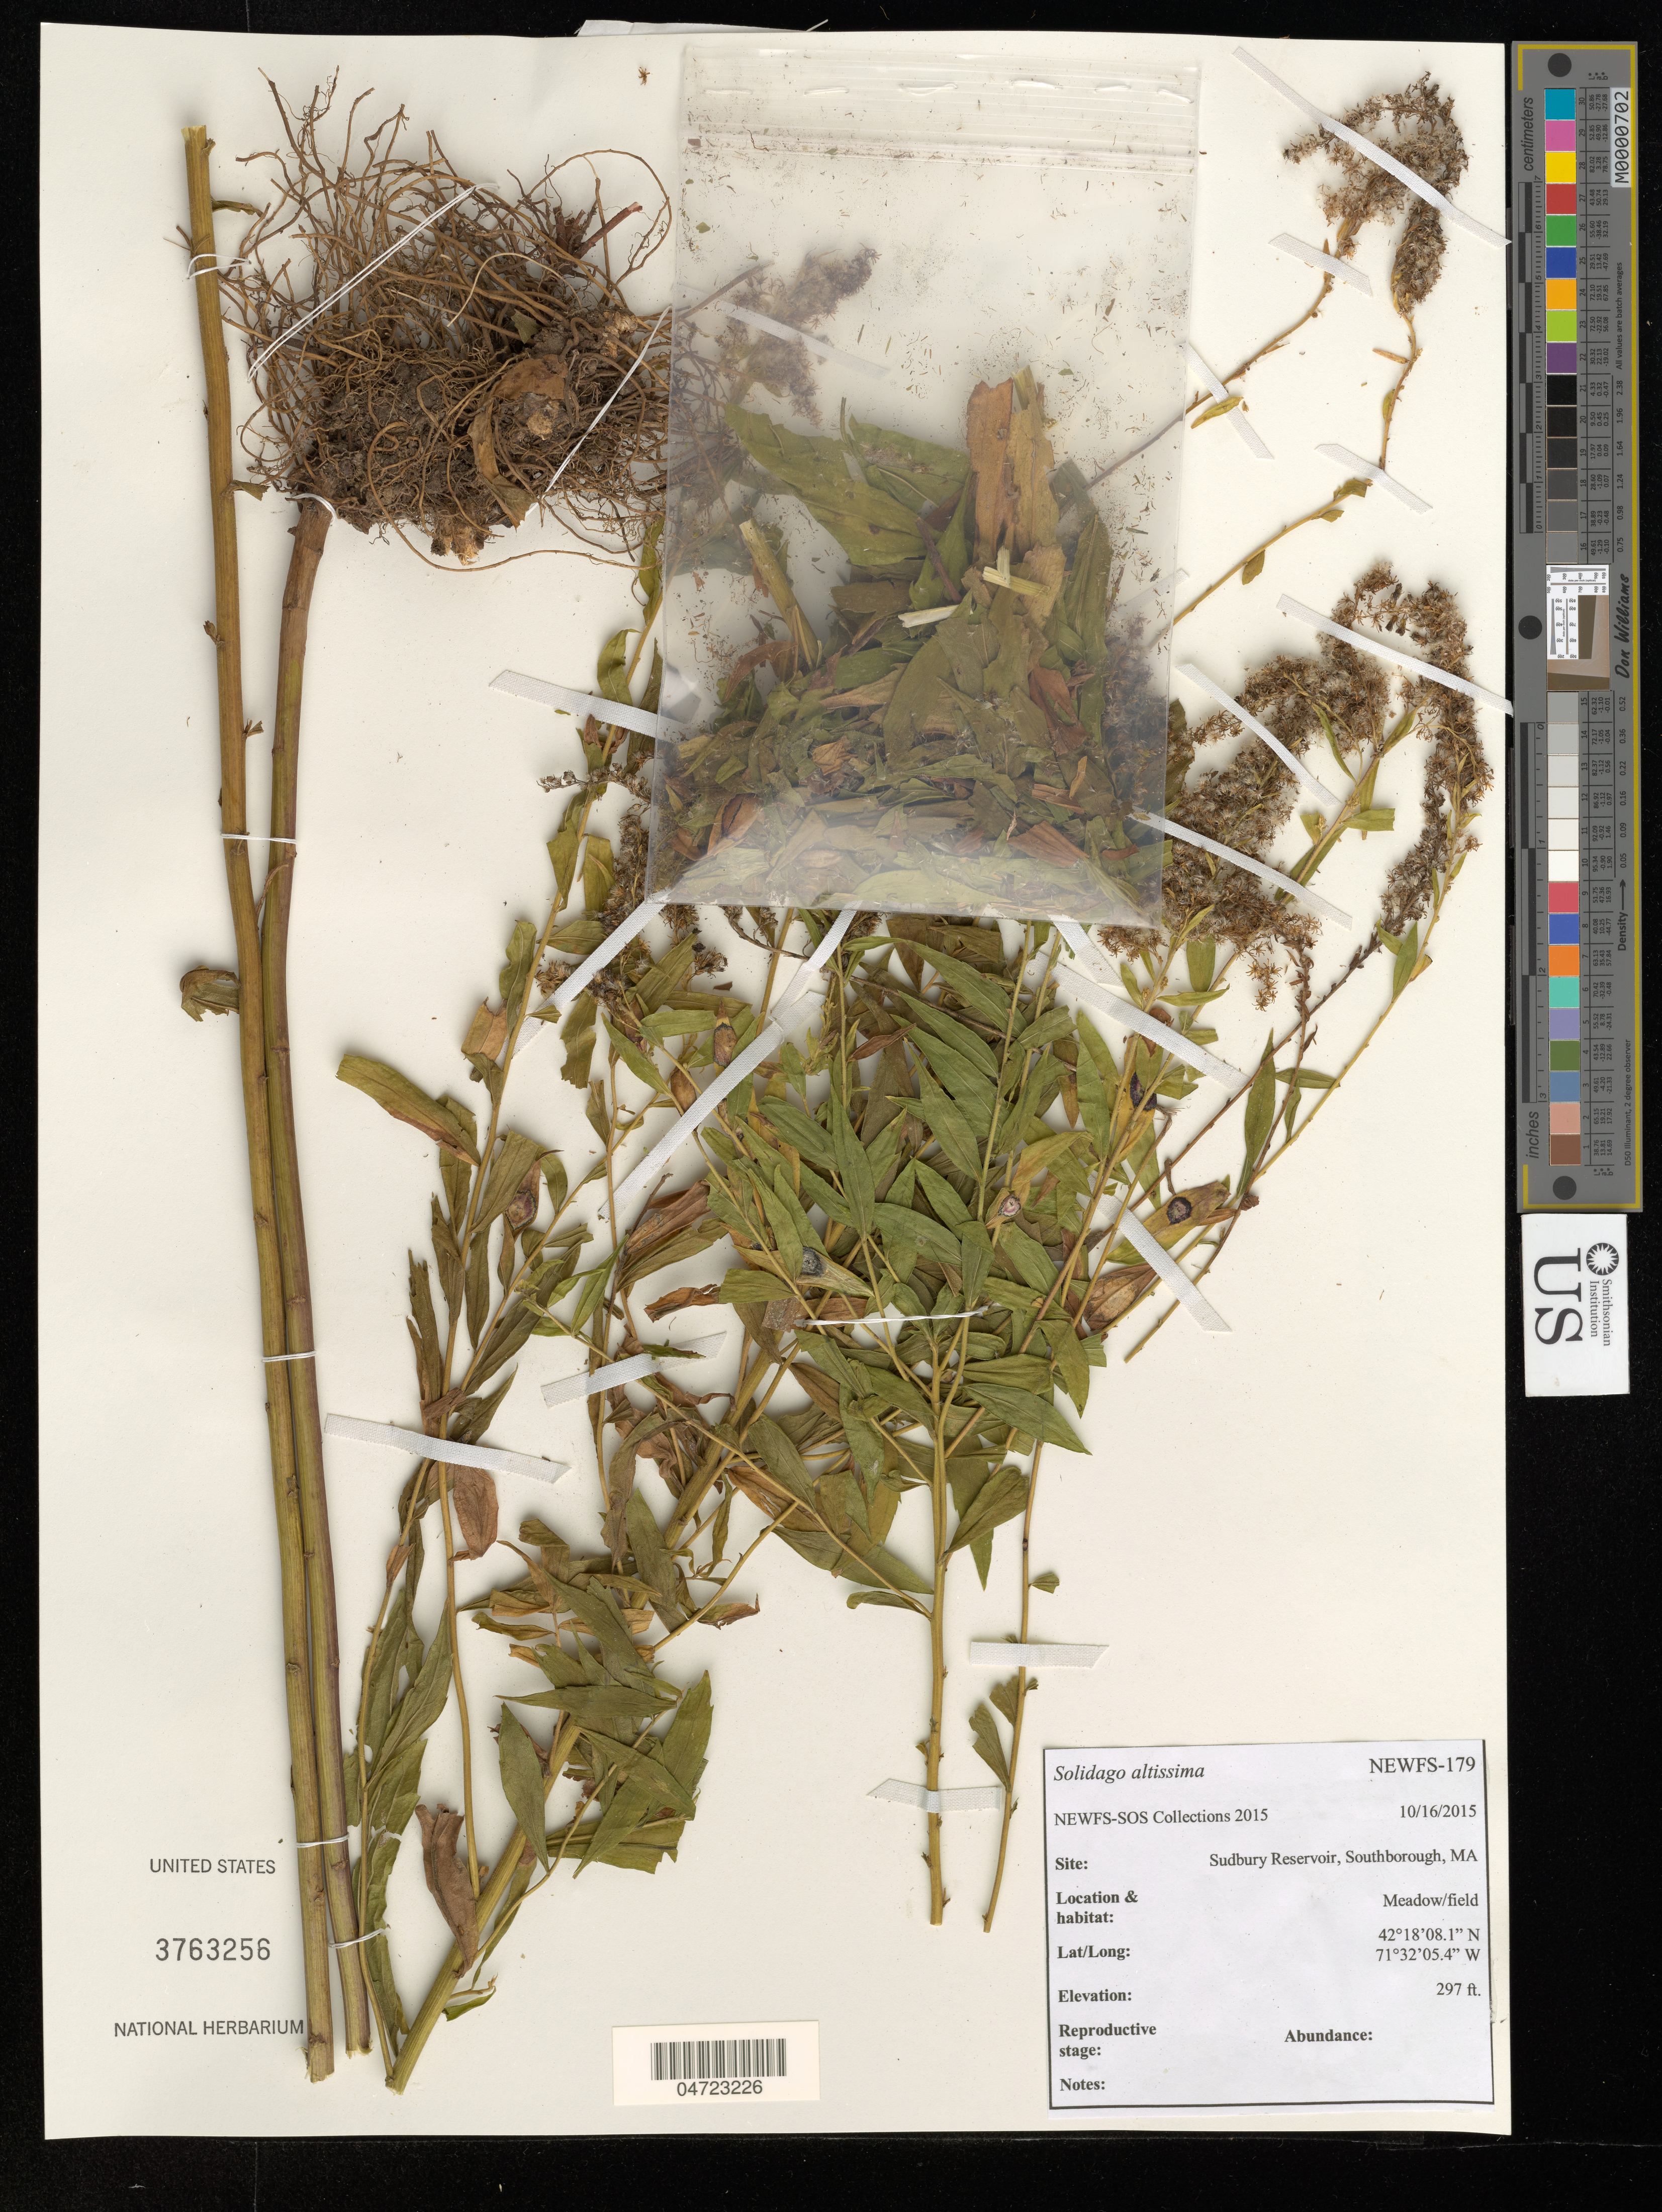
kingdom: Plantae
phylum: Tracheophyta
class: Magnoliopsida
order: Asterales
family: Asteraceae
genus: Solidago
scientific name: Solidago altissima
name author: L.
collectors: NEWFS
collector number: NEWFS-179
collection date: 2015-10-16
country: United States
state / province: Massachusetts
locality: Sudbury Reservoir, Southborough.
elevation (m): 91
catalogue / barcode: US 3763256